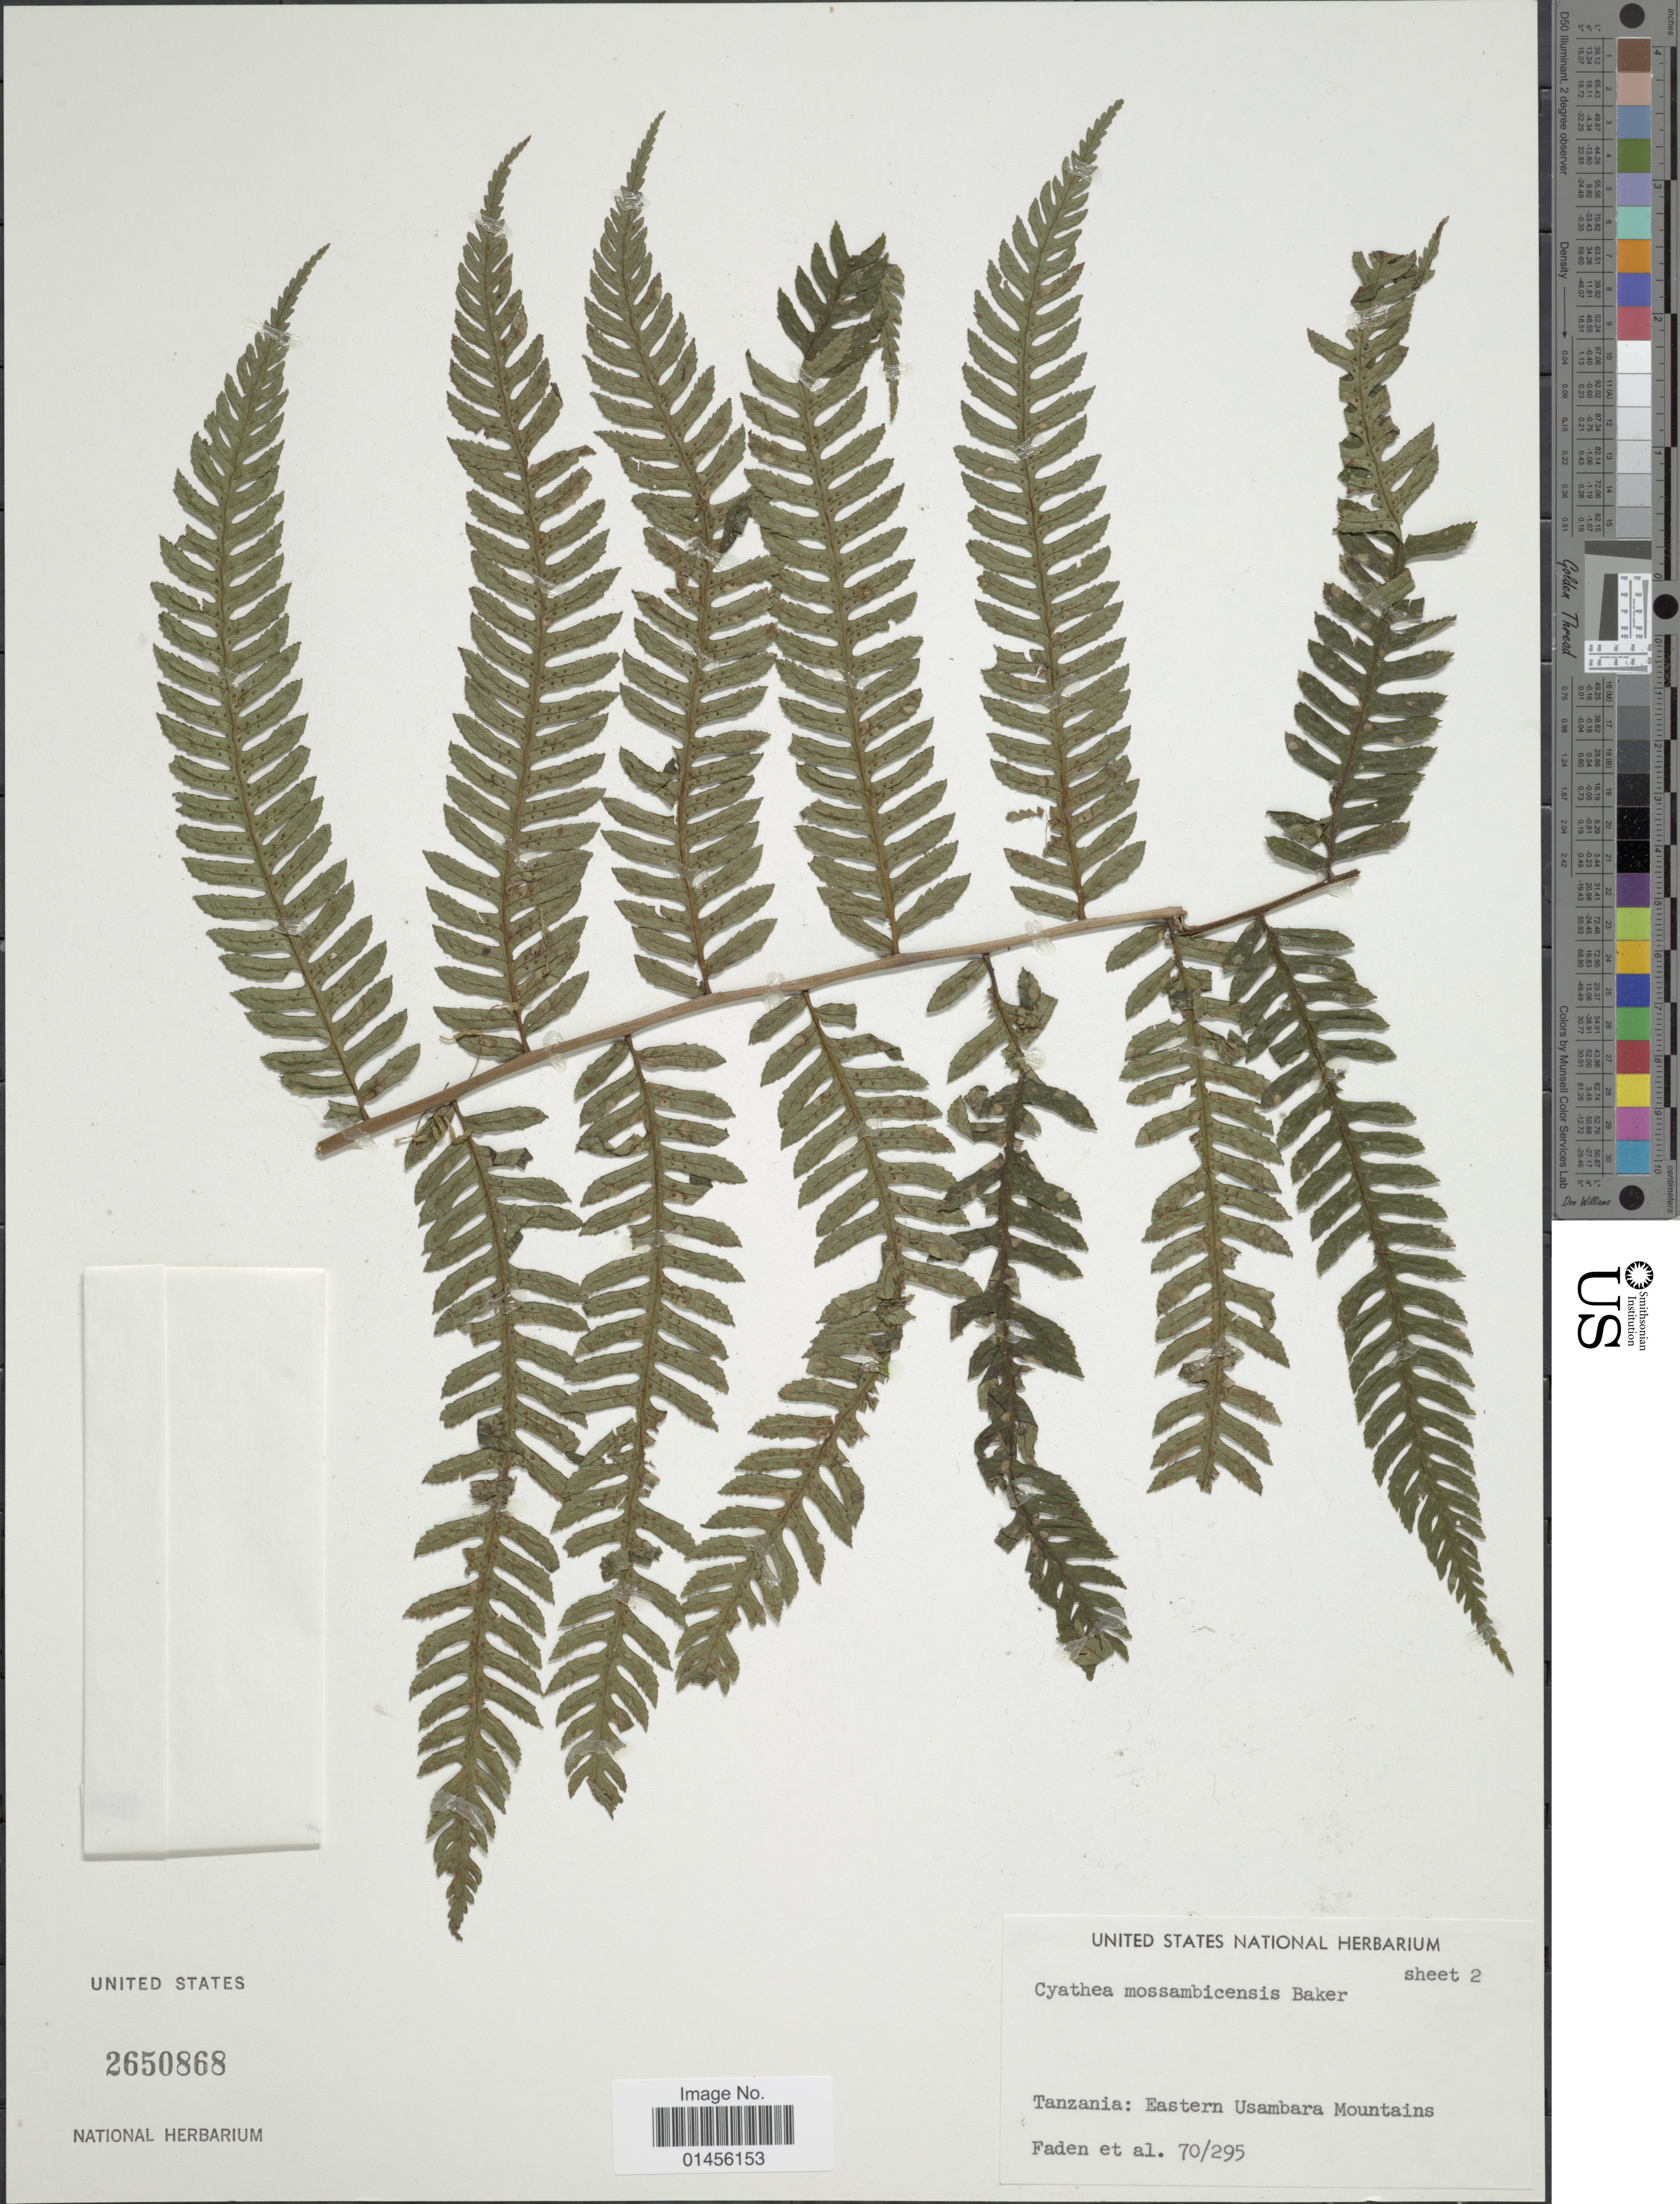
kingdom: Plantae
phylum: Tracheophyta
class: Polypodiopsida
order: Cyatheales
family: Cyatheaceae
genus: Alsophila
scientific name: Alsophila mossambicensis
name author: (Baker) R.M. Tryon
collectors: R. B. Faden & et al.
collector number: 70/295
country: Tanzania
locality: Eastern Usambara Mountains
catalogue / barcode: US 2650868